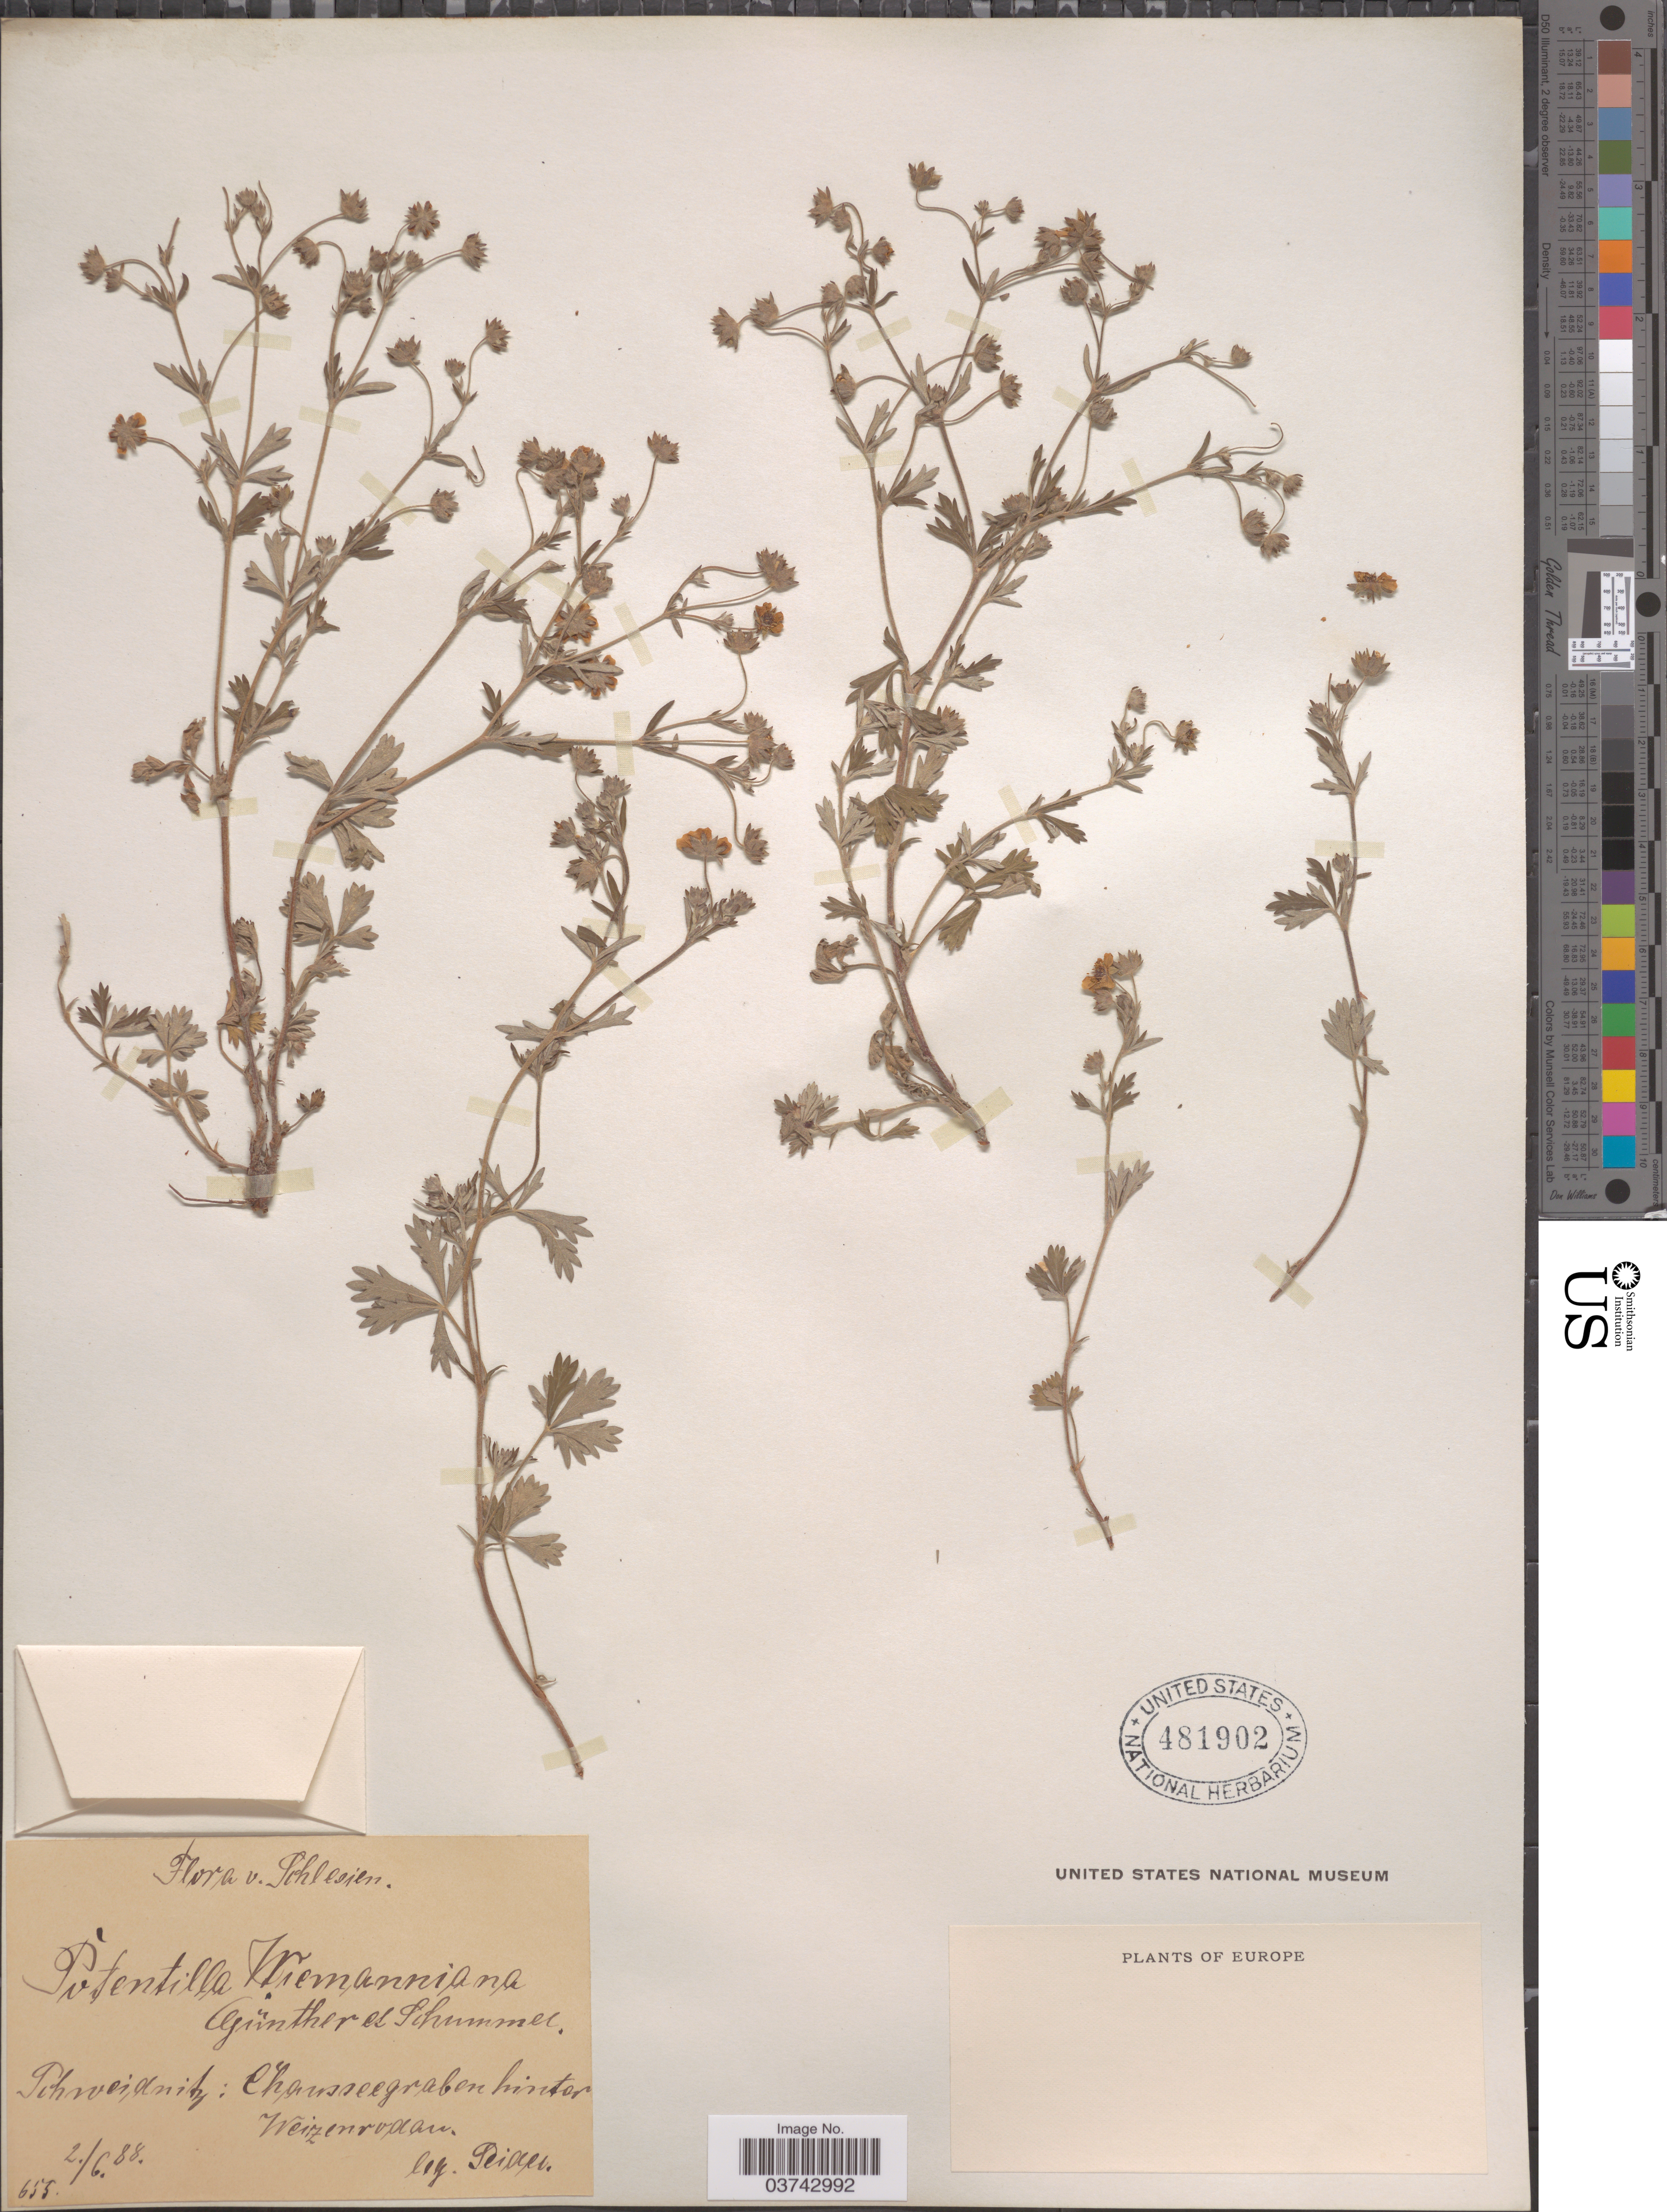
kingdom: Plantae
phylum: Tracheophyta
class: Magnoliopsida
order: Rosales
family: Rosaceae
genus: Potentilla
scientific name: Potentilla wiemanniana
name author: Günther et al.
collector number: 655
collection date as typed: Transcribed d/m/y: 2/6/88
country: Poland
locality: Schlesien. Schweidnitz: Chansseegraben hinter Wiezenrodan. [interpreted]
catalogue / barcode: US 481902